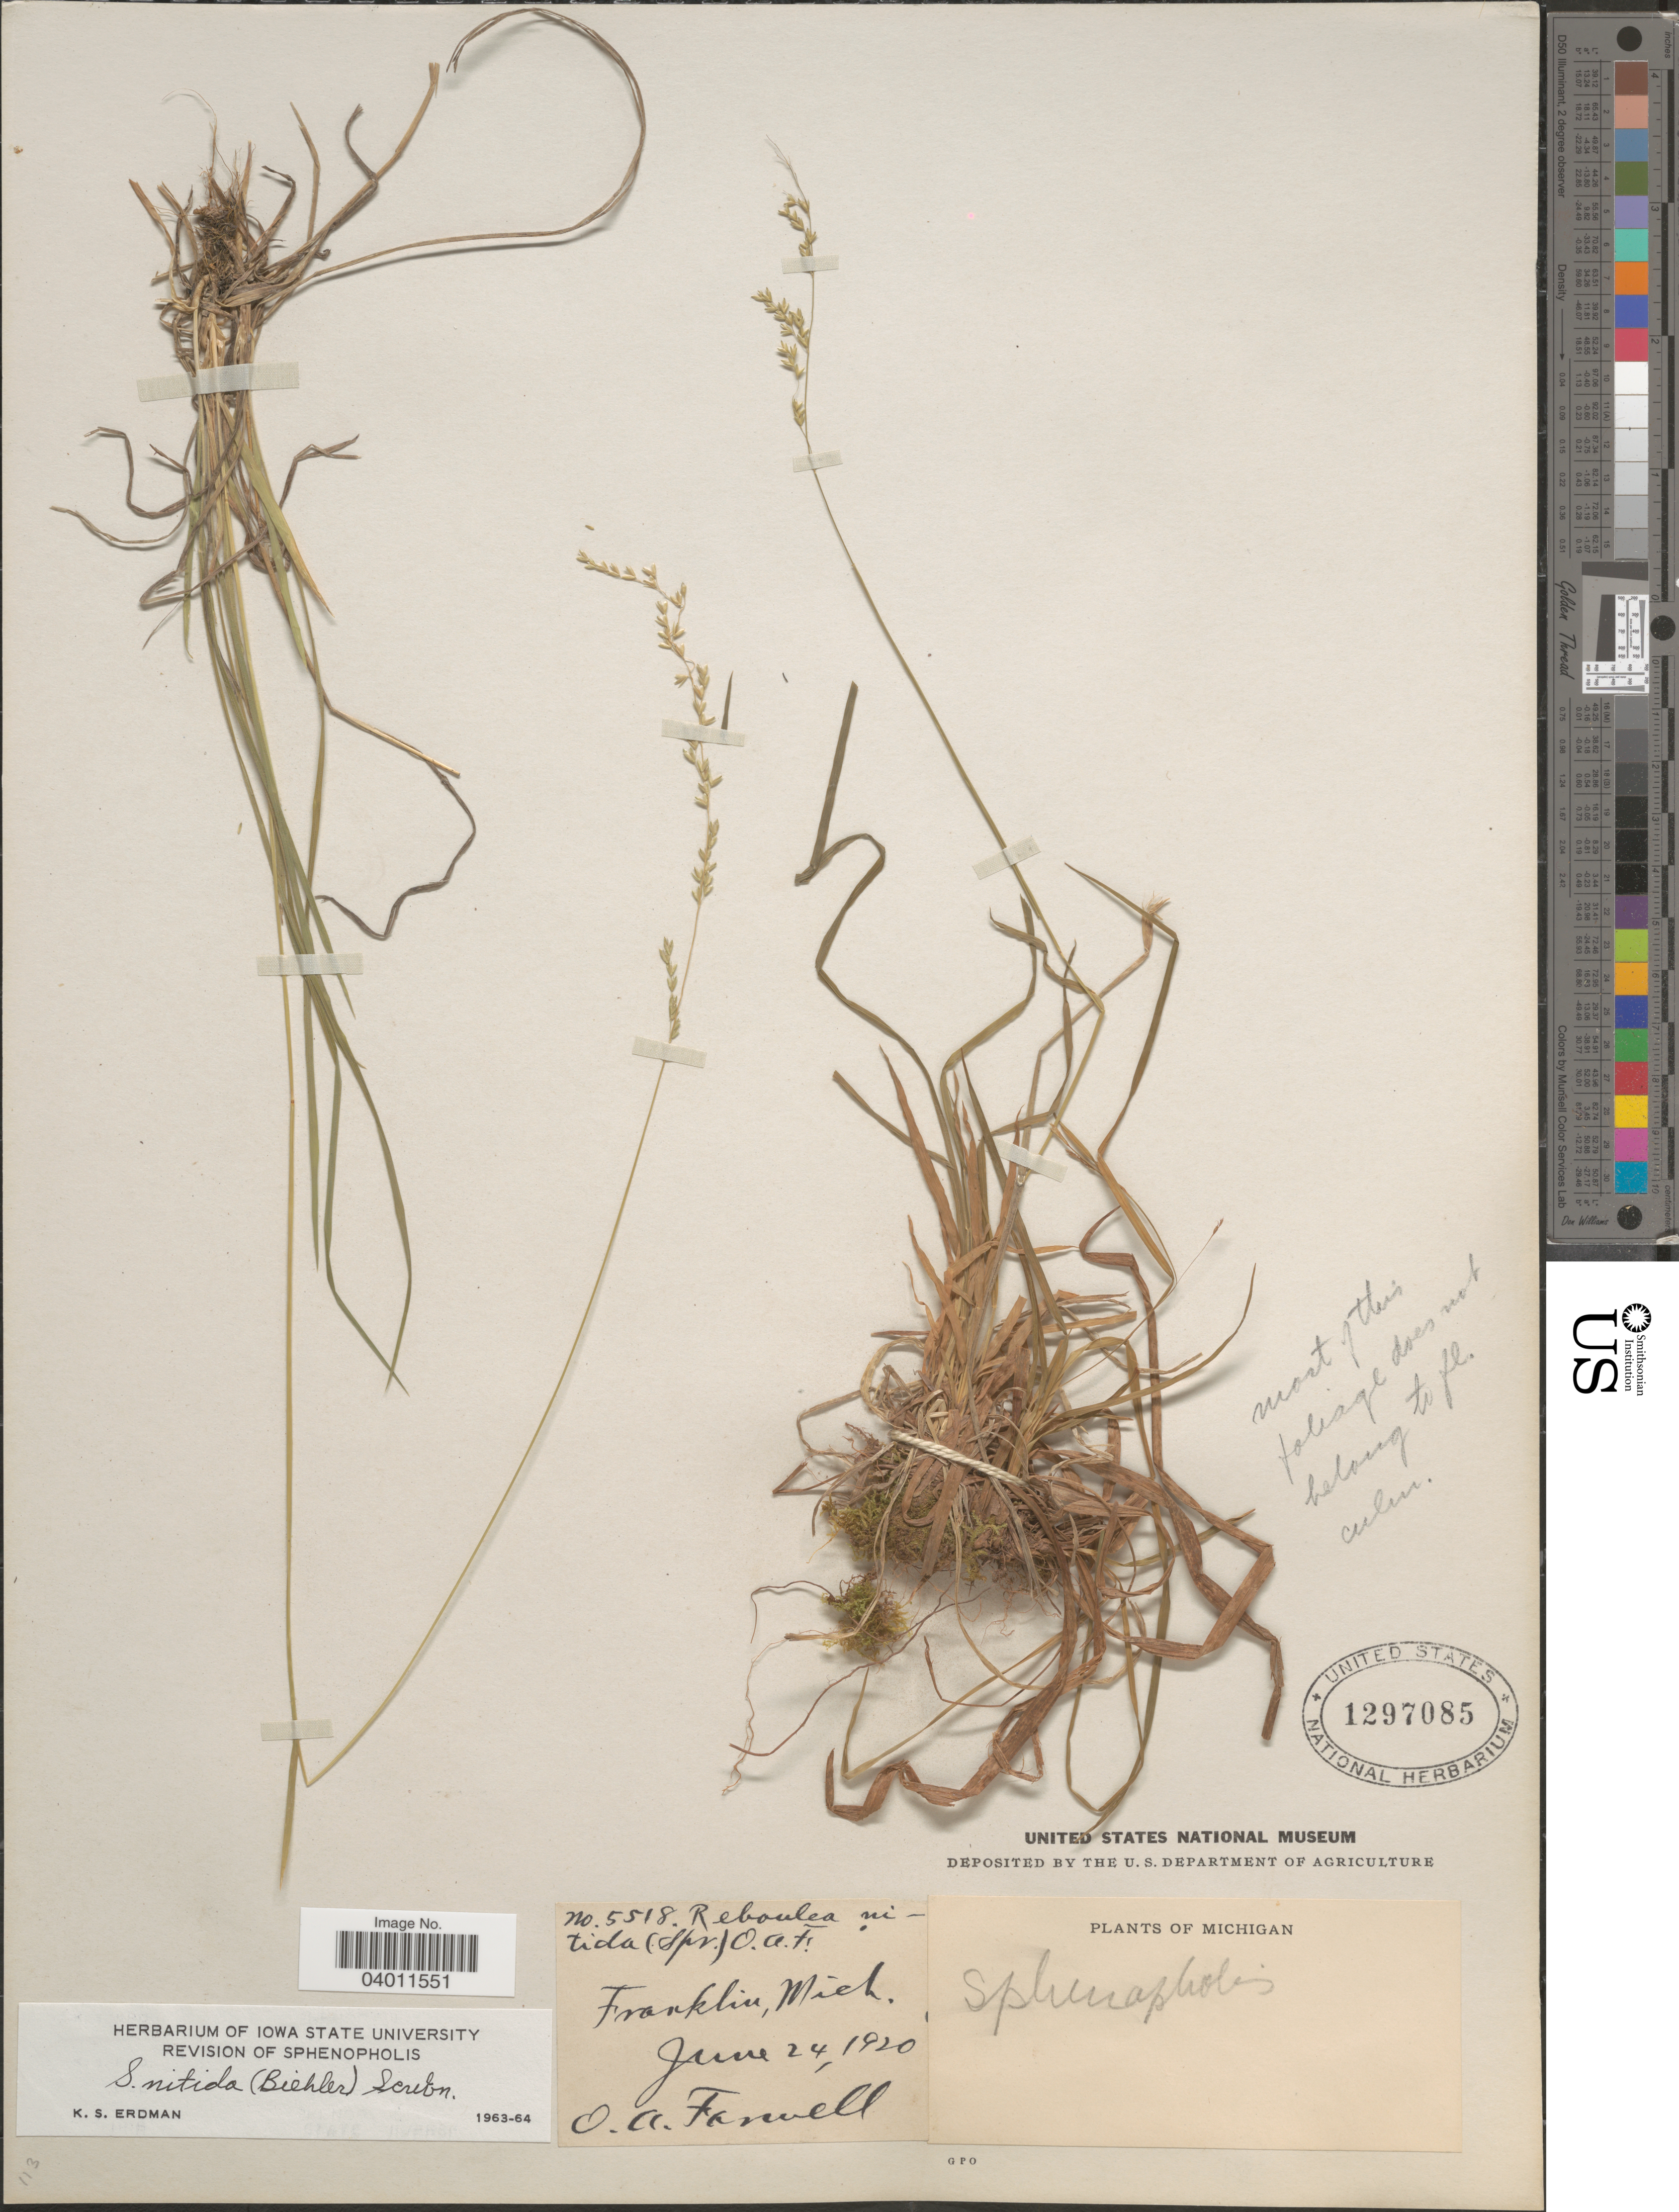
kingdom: Plantae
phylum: Tracheophyta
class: Liliopsida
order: Poales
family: Poaceae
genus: Sphenopholis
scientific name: Sphenopholis nitida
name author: (Biehler) Scribn.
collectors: O. Farwell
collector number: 5518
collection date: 1920-06-24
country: United States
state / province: Michigan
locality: Franklin.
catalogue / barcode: US 1297085